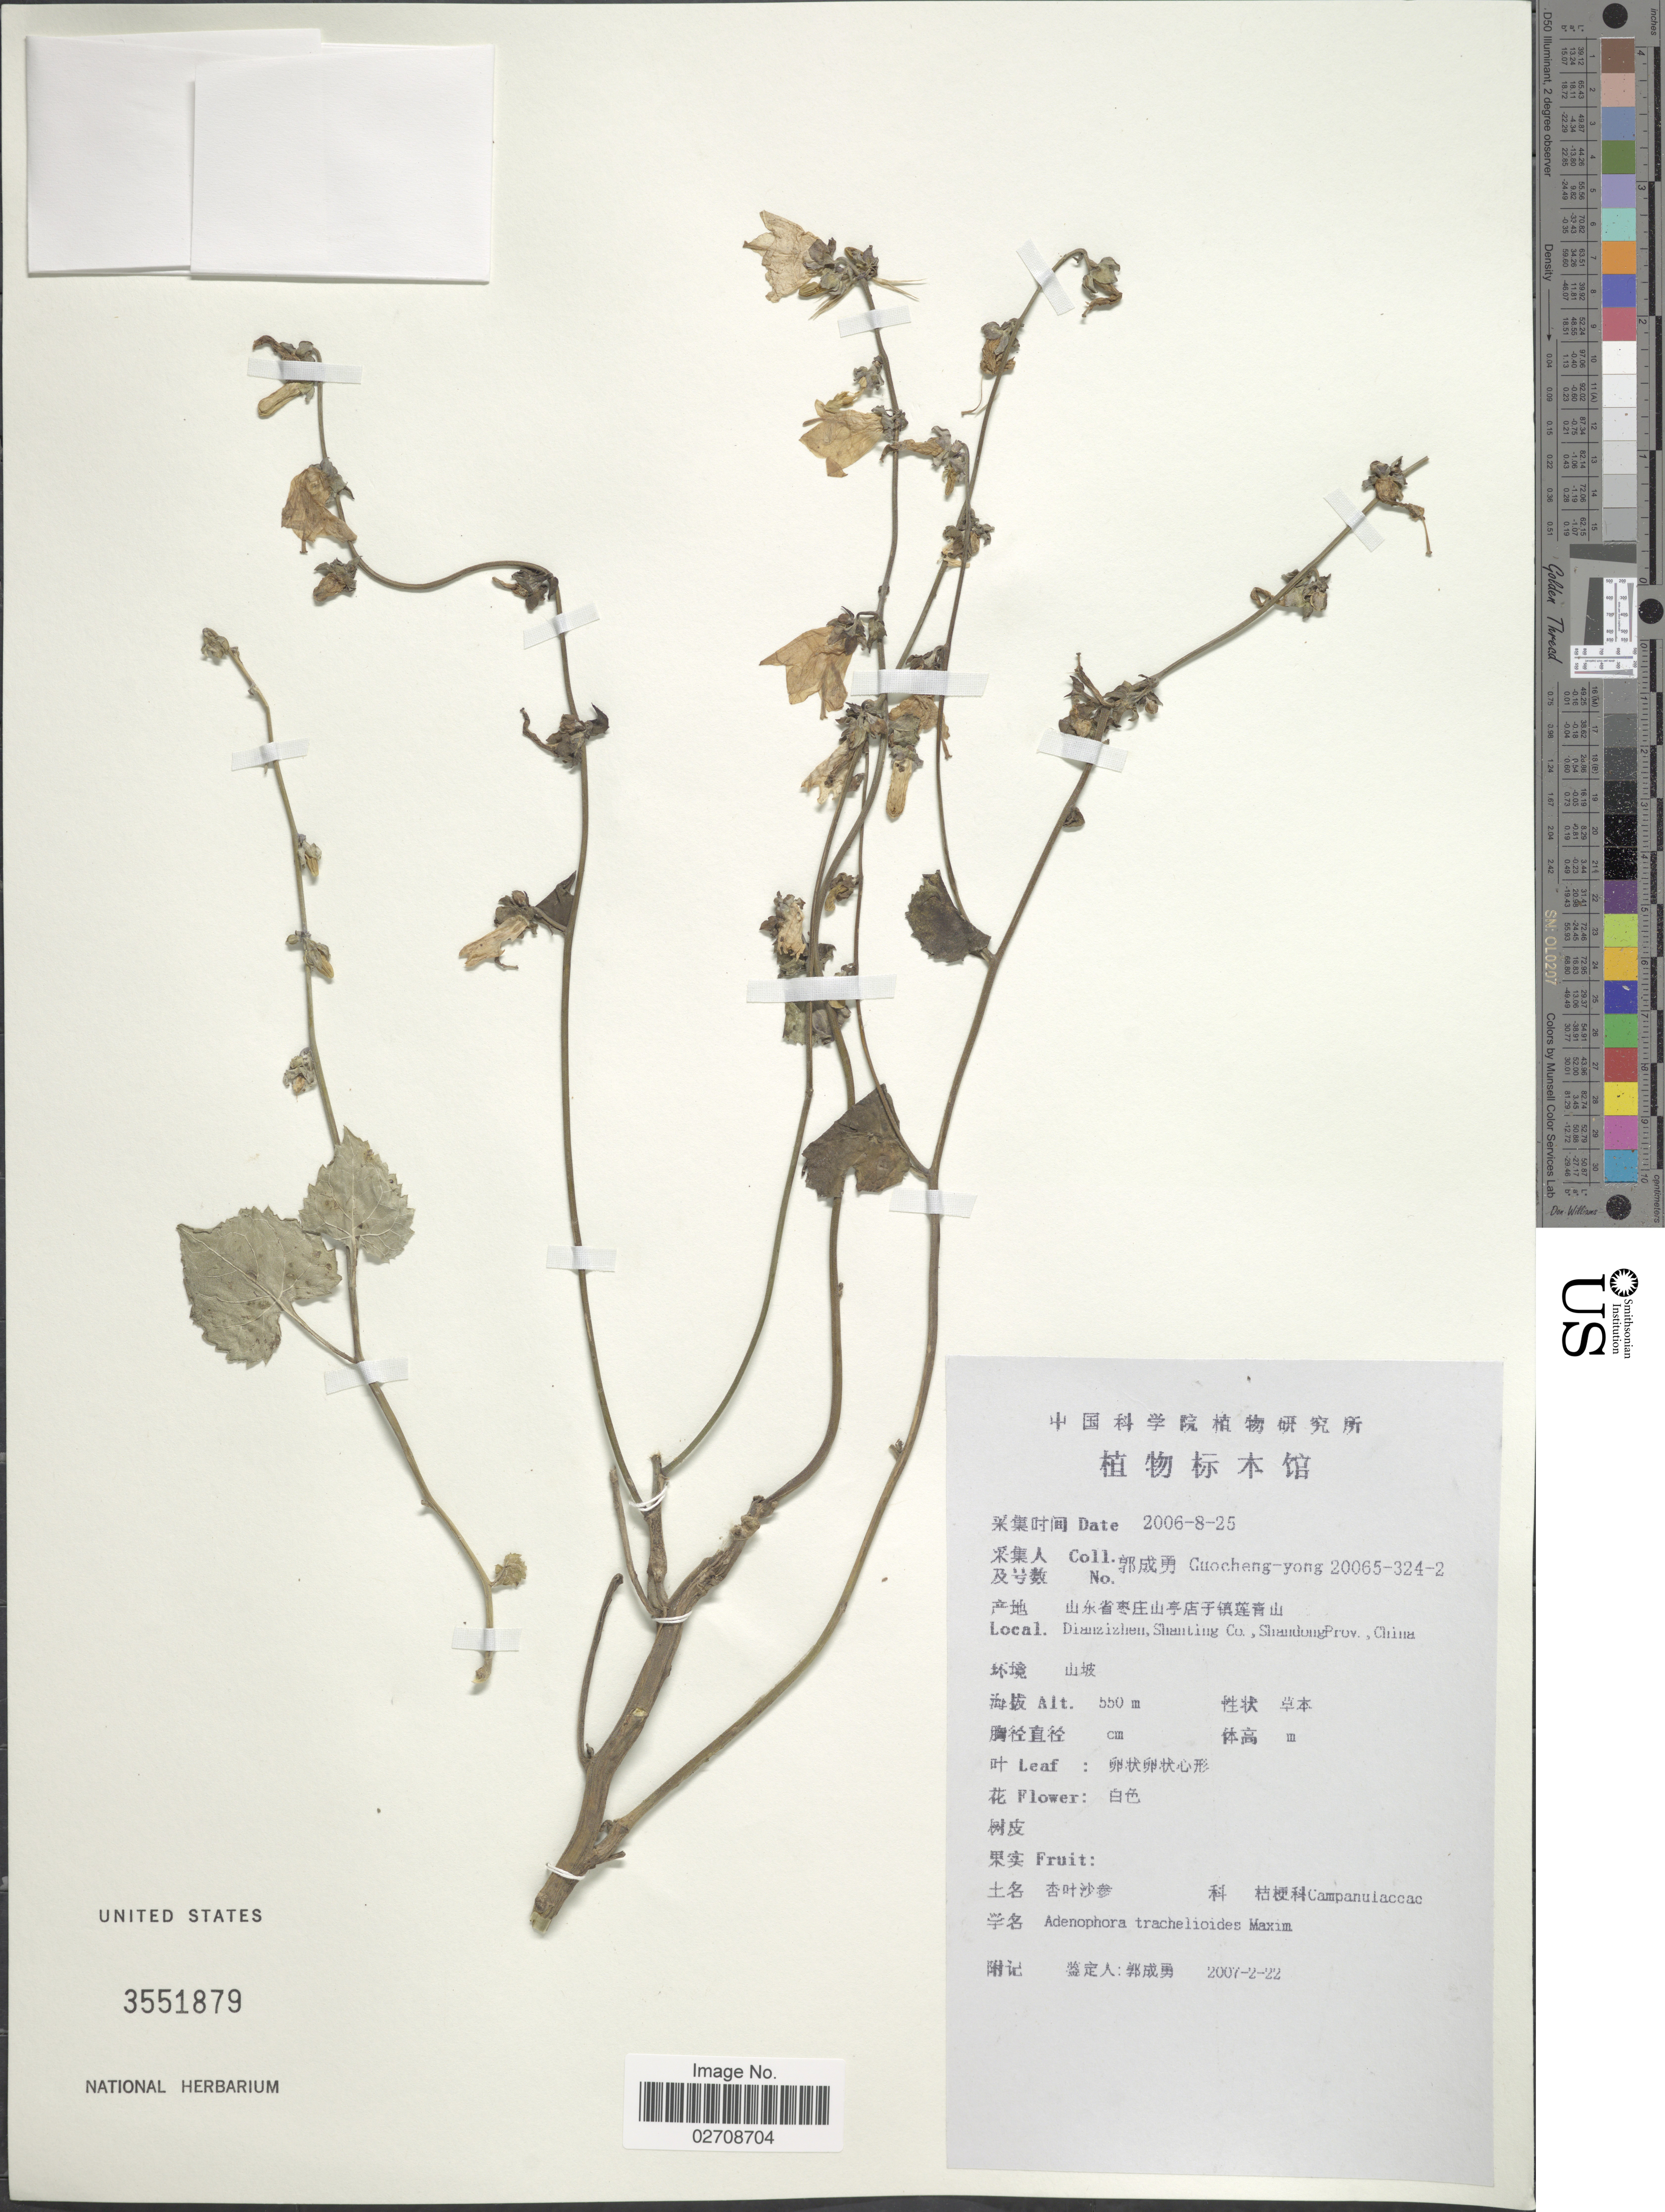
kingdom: Plantae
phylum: Tracheophyta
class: Magnoliopsida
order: Asterales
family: Campanulaceae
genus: Adenophora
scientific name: Adenophora trachelioides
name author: Maxim.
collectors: Guo cheng-yong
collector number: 200653242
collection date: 2006-08-25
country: China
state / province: Shandong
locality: Dianzizhen, Shanting Co., Shandong Prov., China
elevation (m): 550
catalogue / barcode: US 3551879